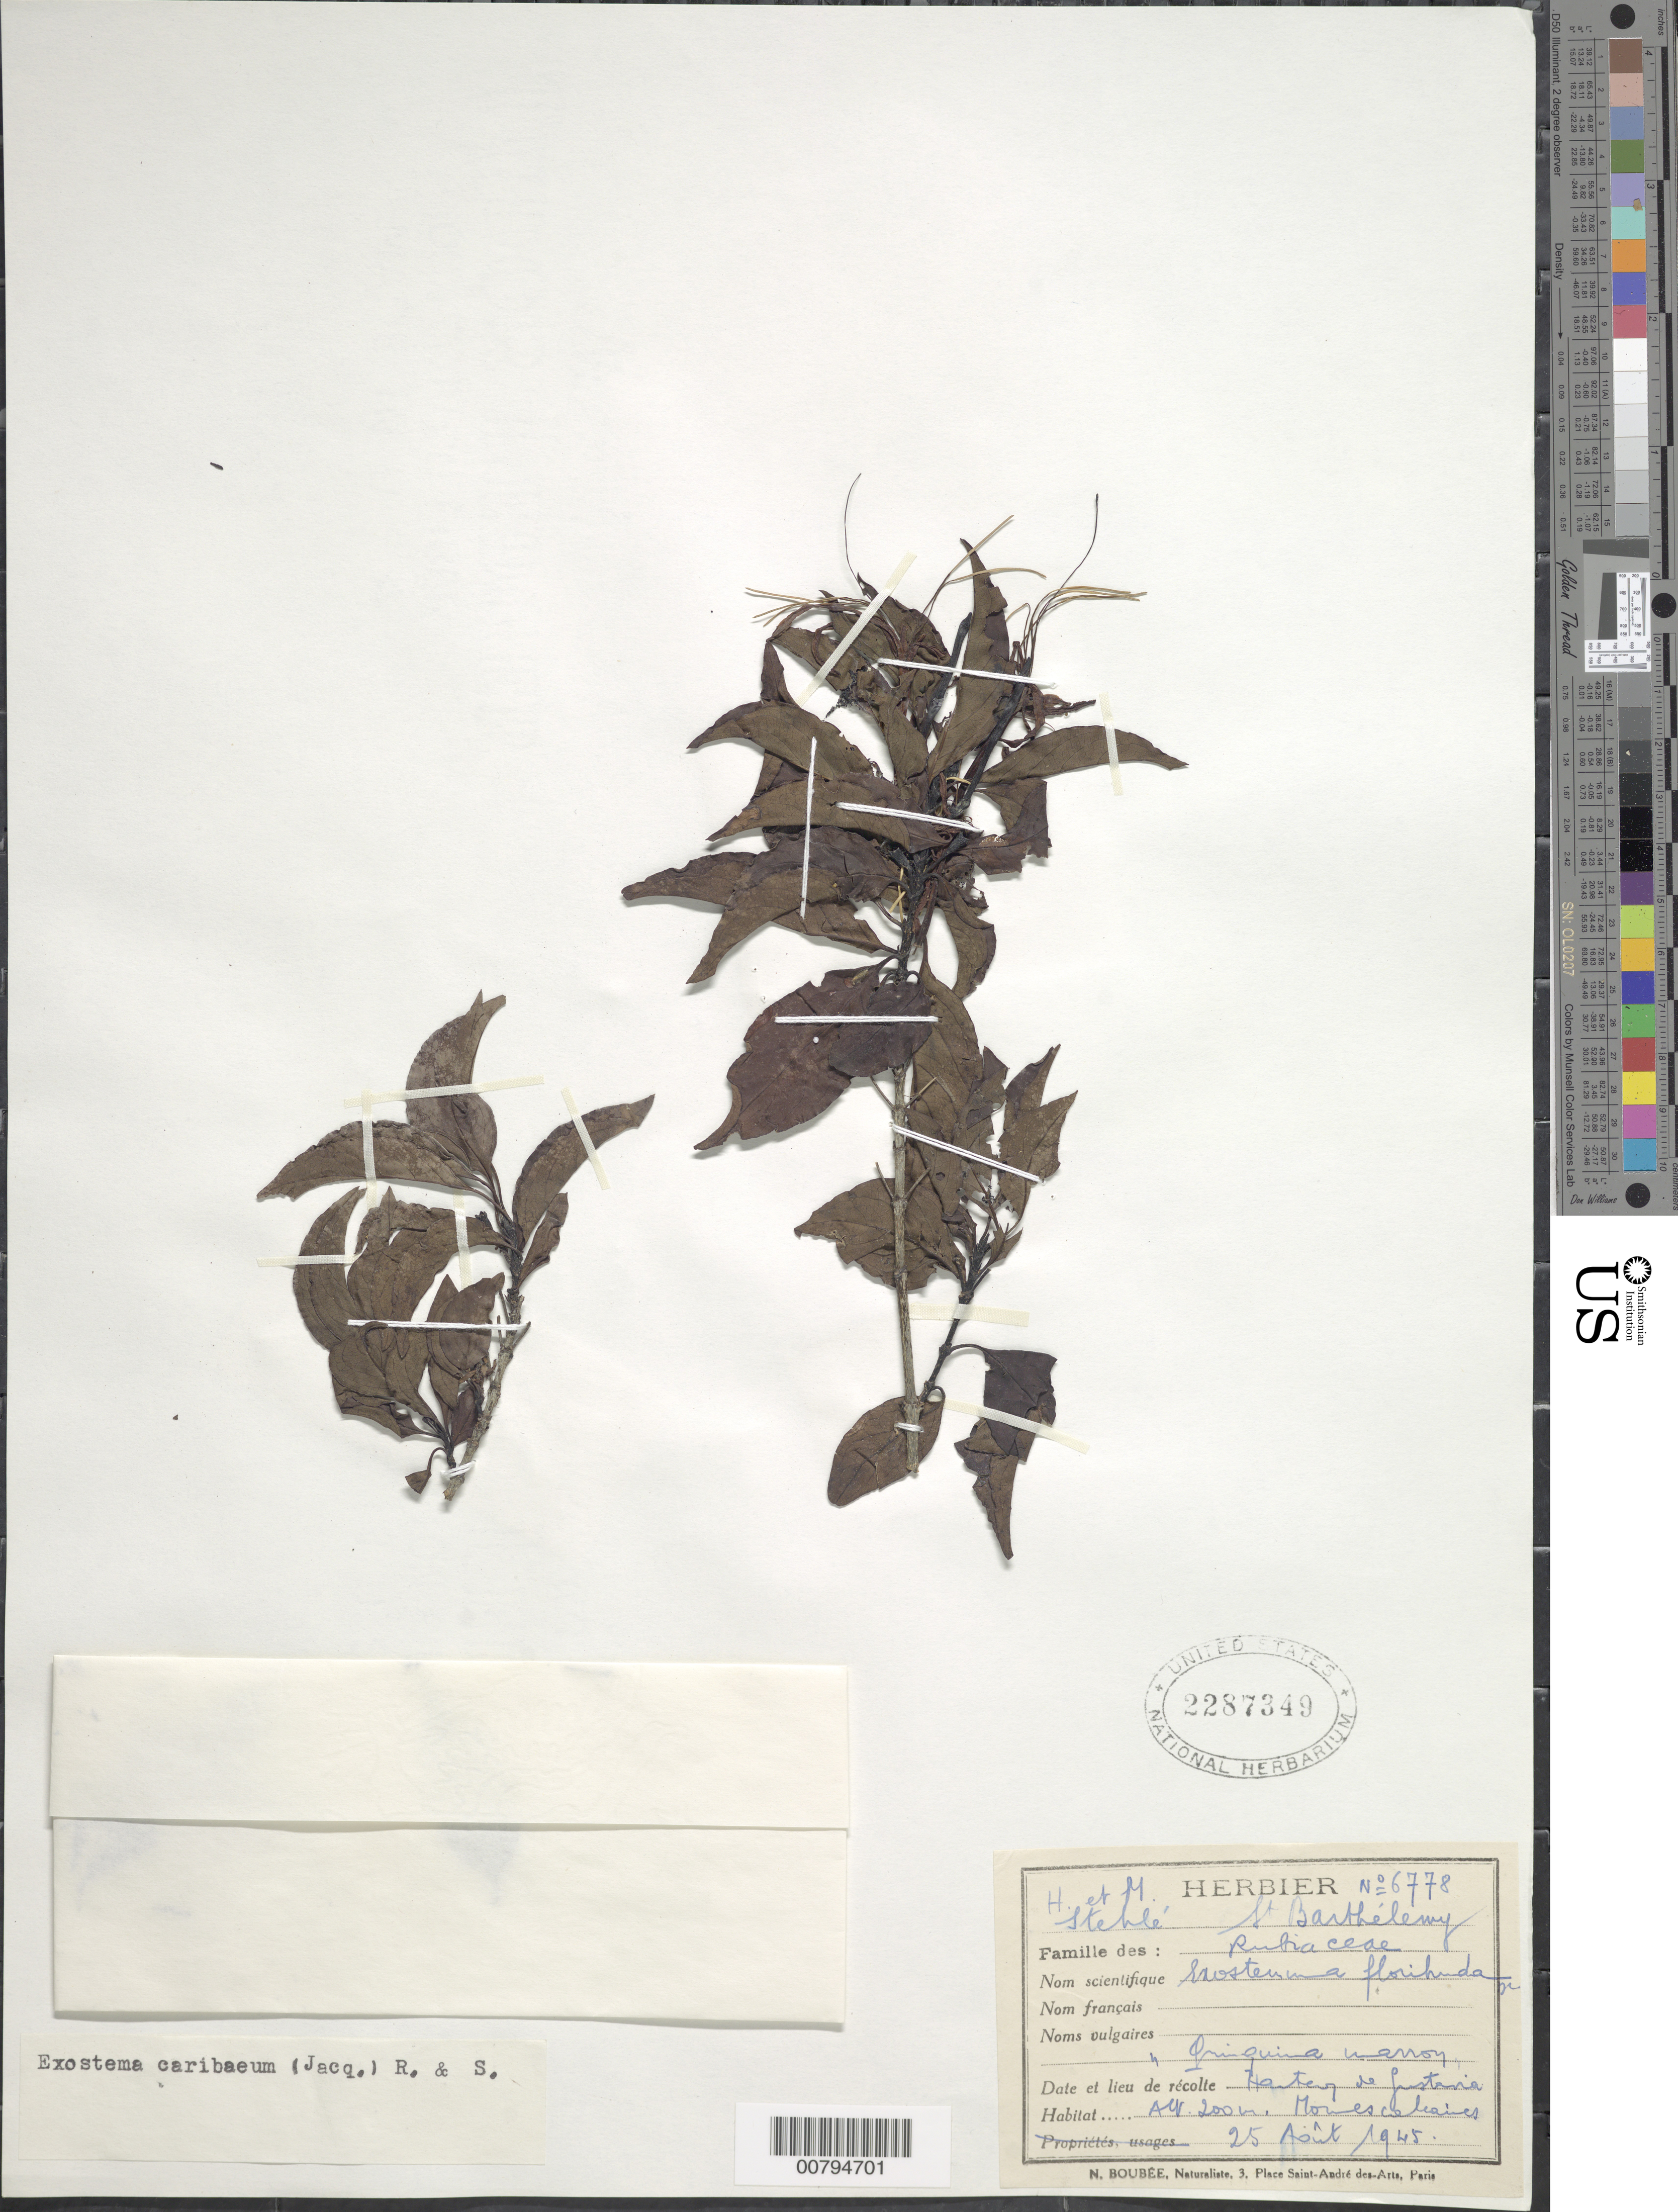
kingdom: Plantae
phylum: Tracheophyta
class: Magnoliopsida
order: Gentianales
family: Rubiaceae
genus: Exostema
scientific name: Exostema caribaeum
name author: (Jacq.) Roem. & Schult.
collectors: H. Stehlé & M. Stehlé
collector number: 6778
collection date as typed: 25 Aug 1945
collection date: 1945-08-25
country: Saint Barthélemy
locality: Mous celianes (sp?). Hauteur (sp?) de Justina.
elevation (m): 200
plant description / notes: Common name: Quinquina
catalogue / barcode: US 2287349